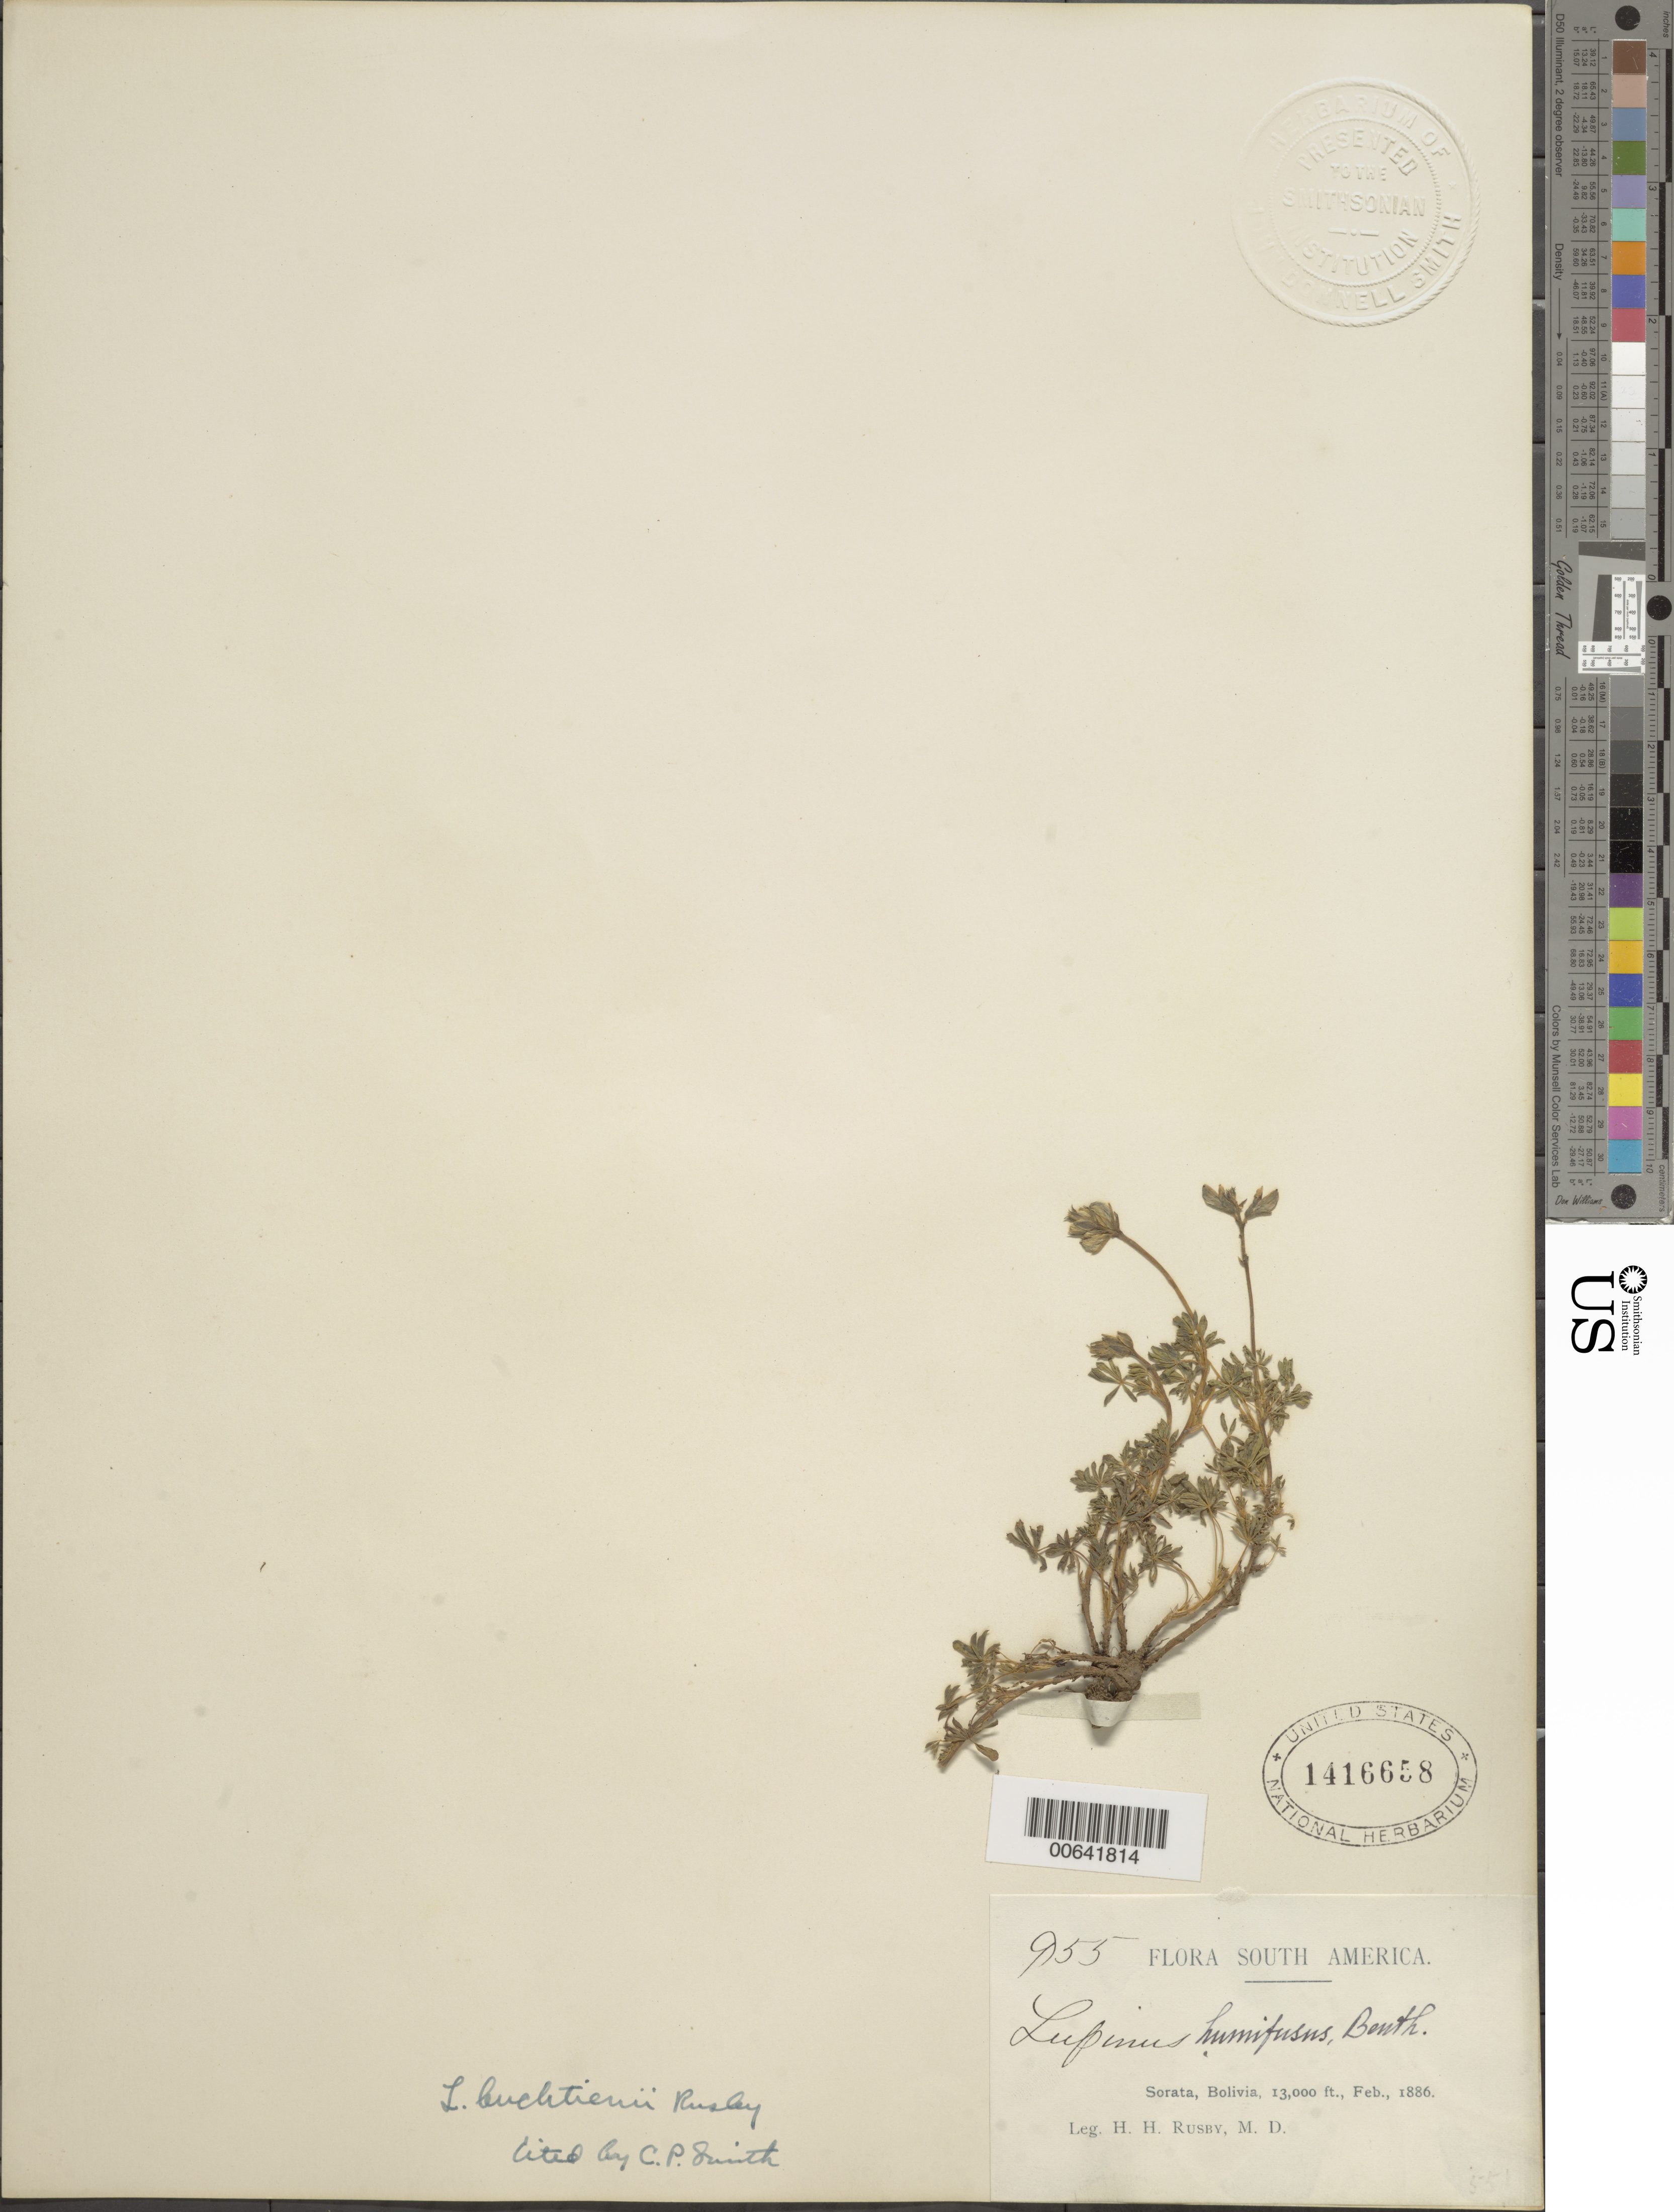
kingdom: Plantae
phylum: Tracheophyta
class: Magnoliopsida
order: Fabales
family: Fabaceae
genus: Lupinus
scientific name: Lupinus buchtienii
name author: Rusby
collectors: H. H. Rusby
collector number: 955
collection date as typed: Feb 1886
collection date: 1886-02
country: Bolivia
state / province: La Páz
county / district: Larecaja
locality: Sorata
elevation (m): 3962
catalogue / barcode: US 1416658